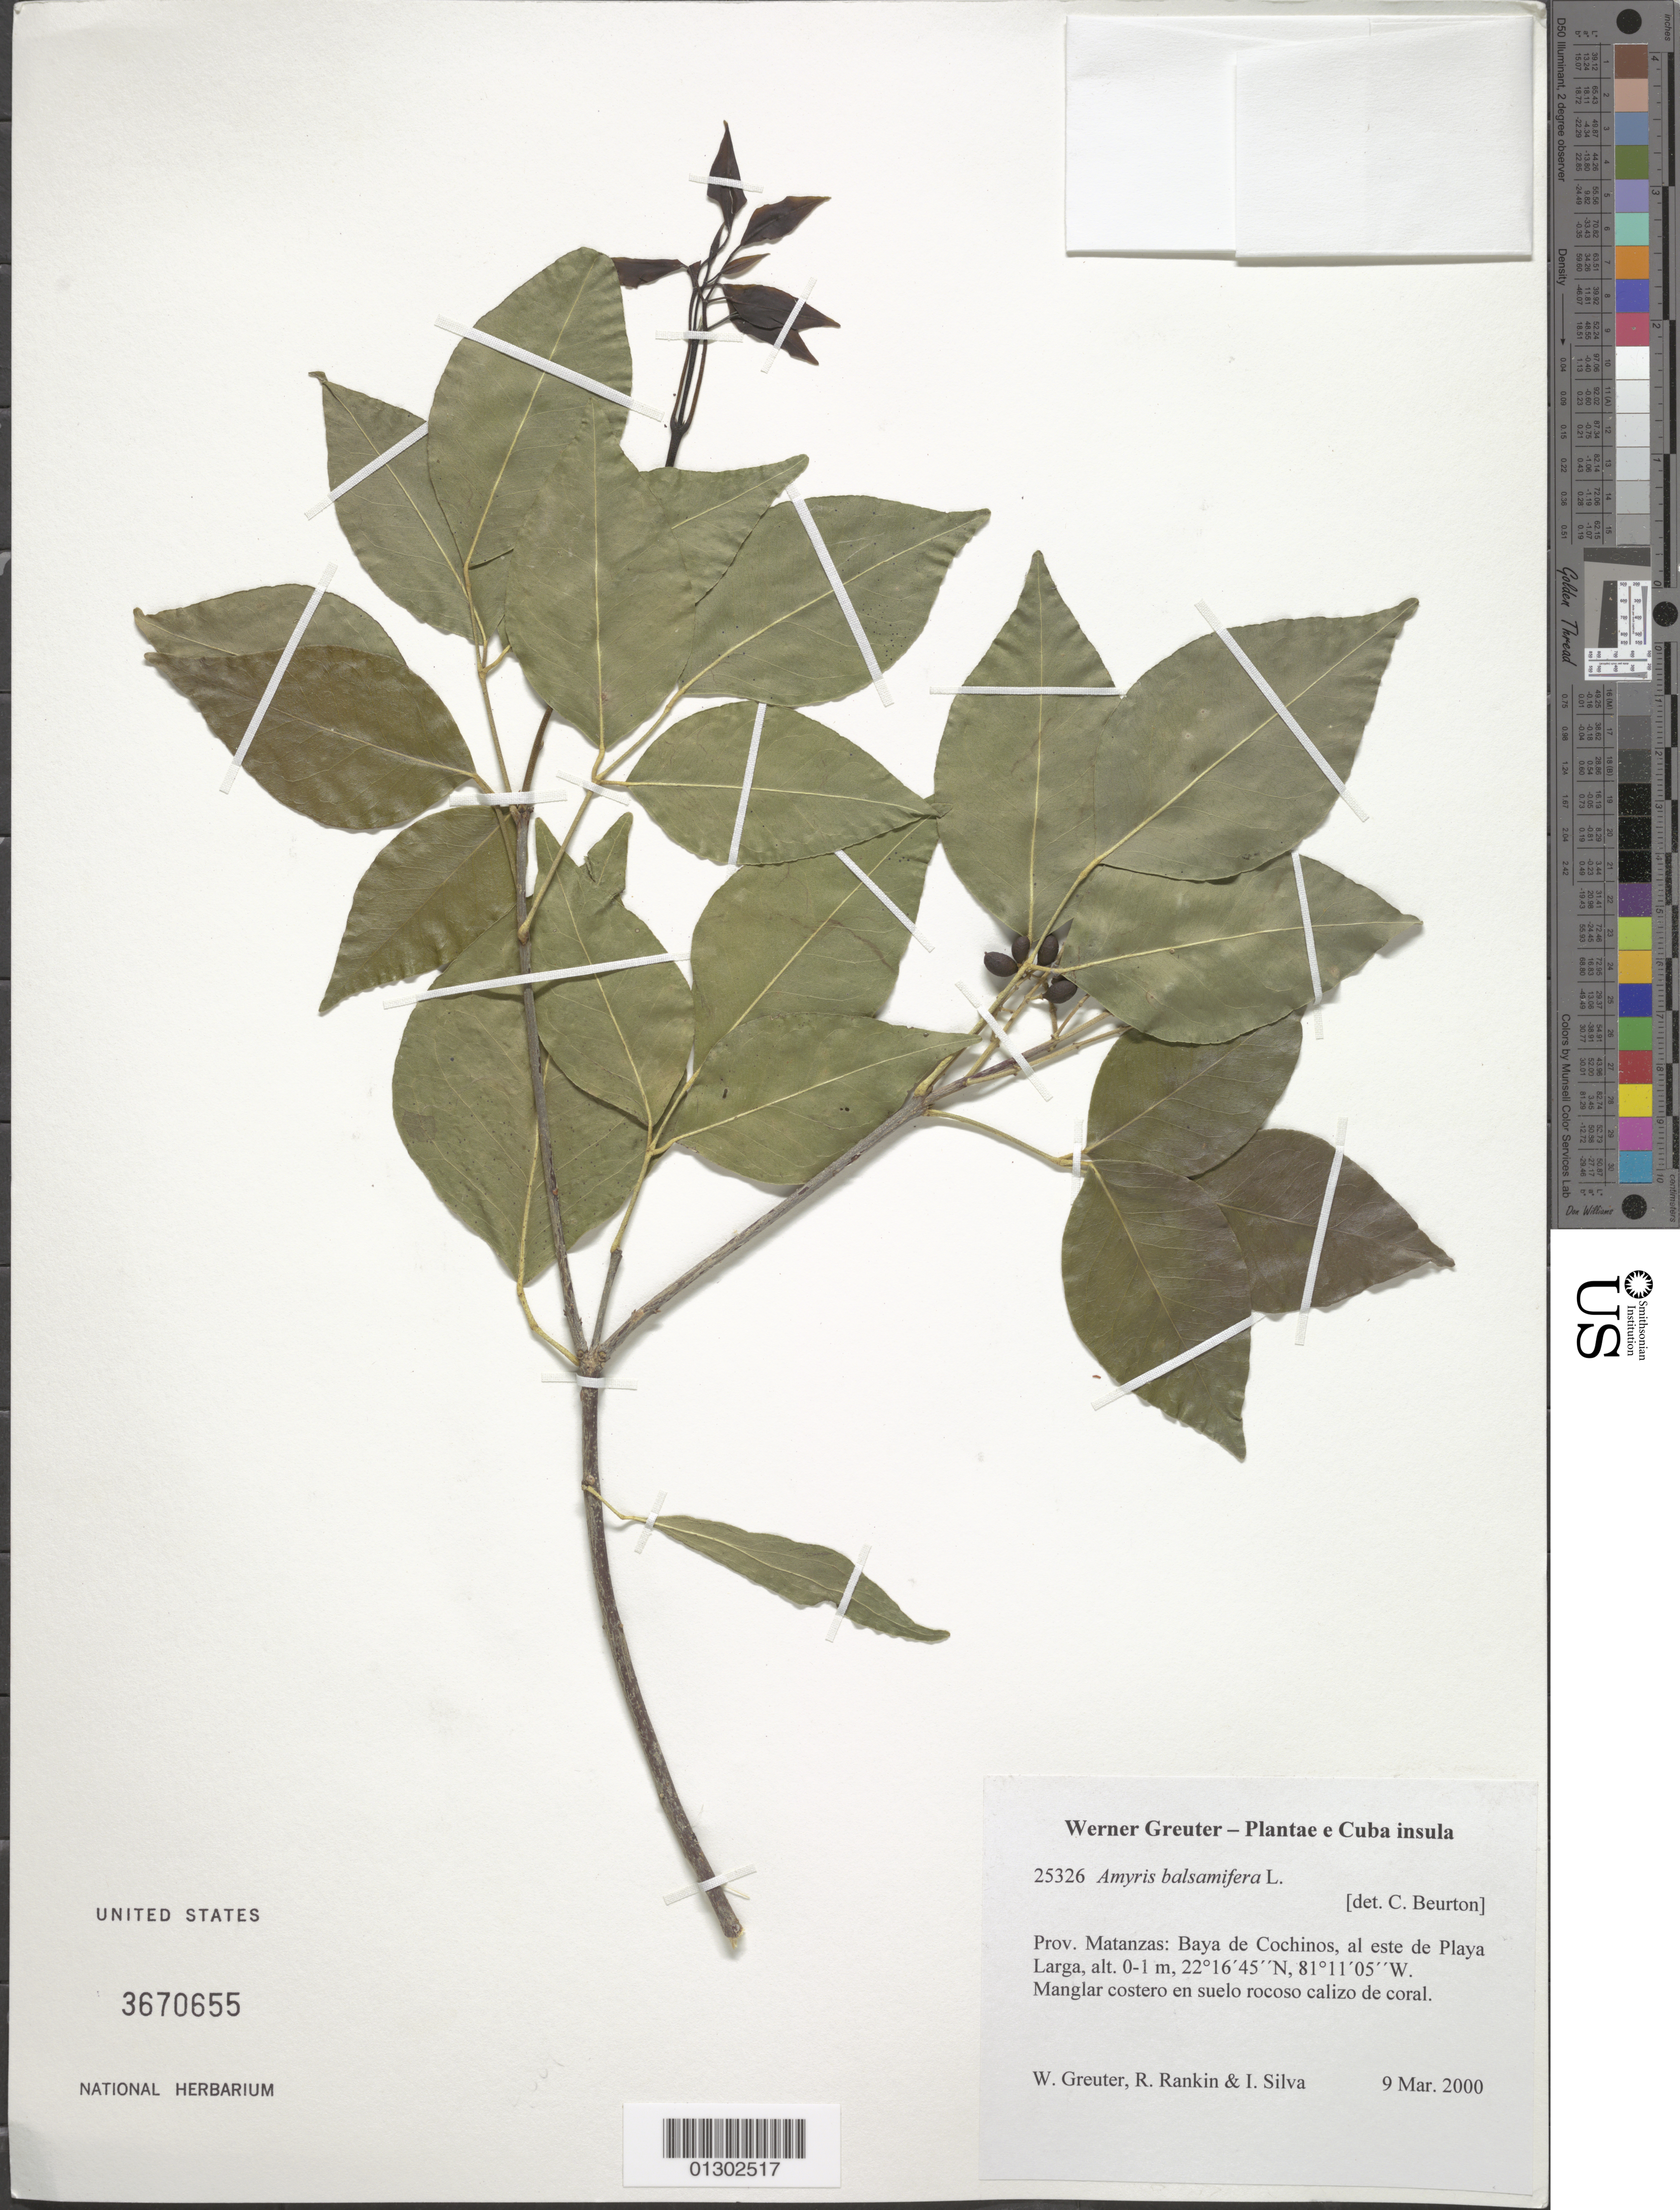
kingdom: Plantae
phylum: Tracheophyta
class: Magnoliopsida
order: Sapindales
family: Rutaceae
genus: Amyris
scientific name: Amyris balsamifera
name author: L.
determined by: Beurton, C.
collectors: W. R. Greuter, R. Rankin Rodriguez & I. Silva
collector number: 25326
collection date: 2000-03-09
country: Cuba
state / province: Matanzas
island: Cuba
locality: Baya de Cochinos, al este de Playa Larga.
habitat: Manglar costero en suelo rocoso calizo de coral.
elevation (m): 0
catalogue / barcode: US 3670655